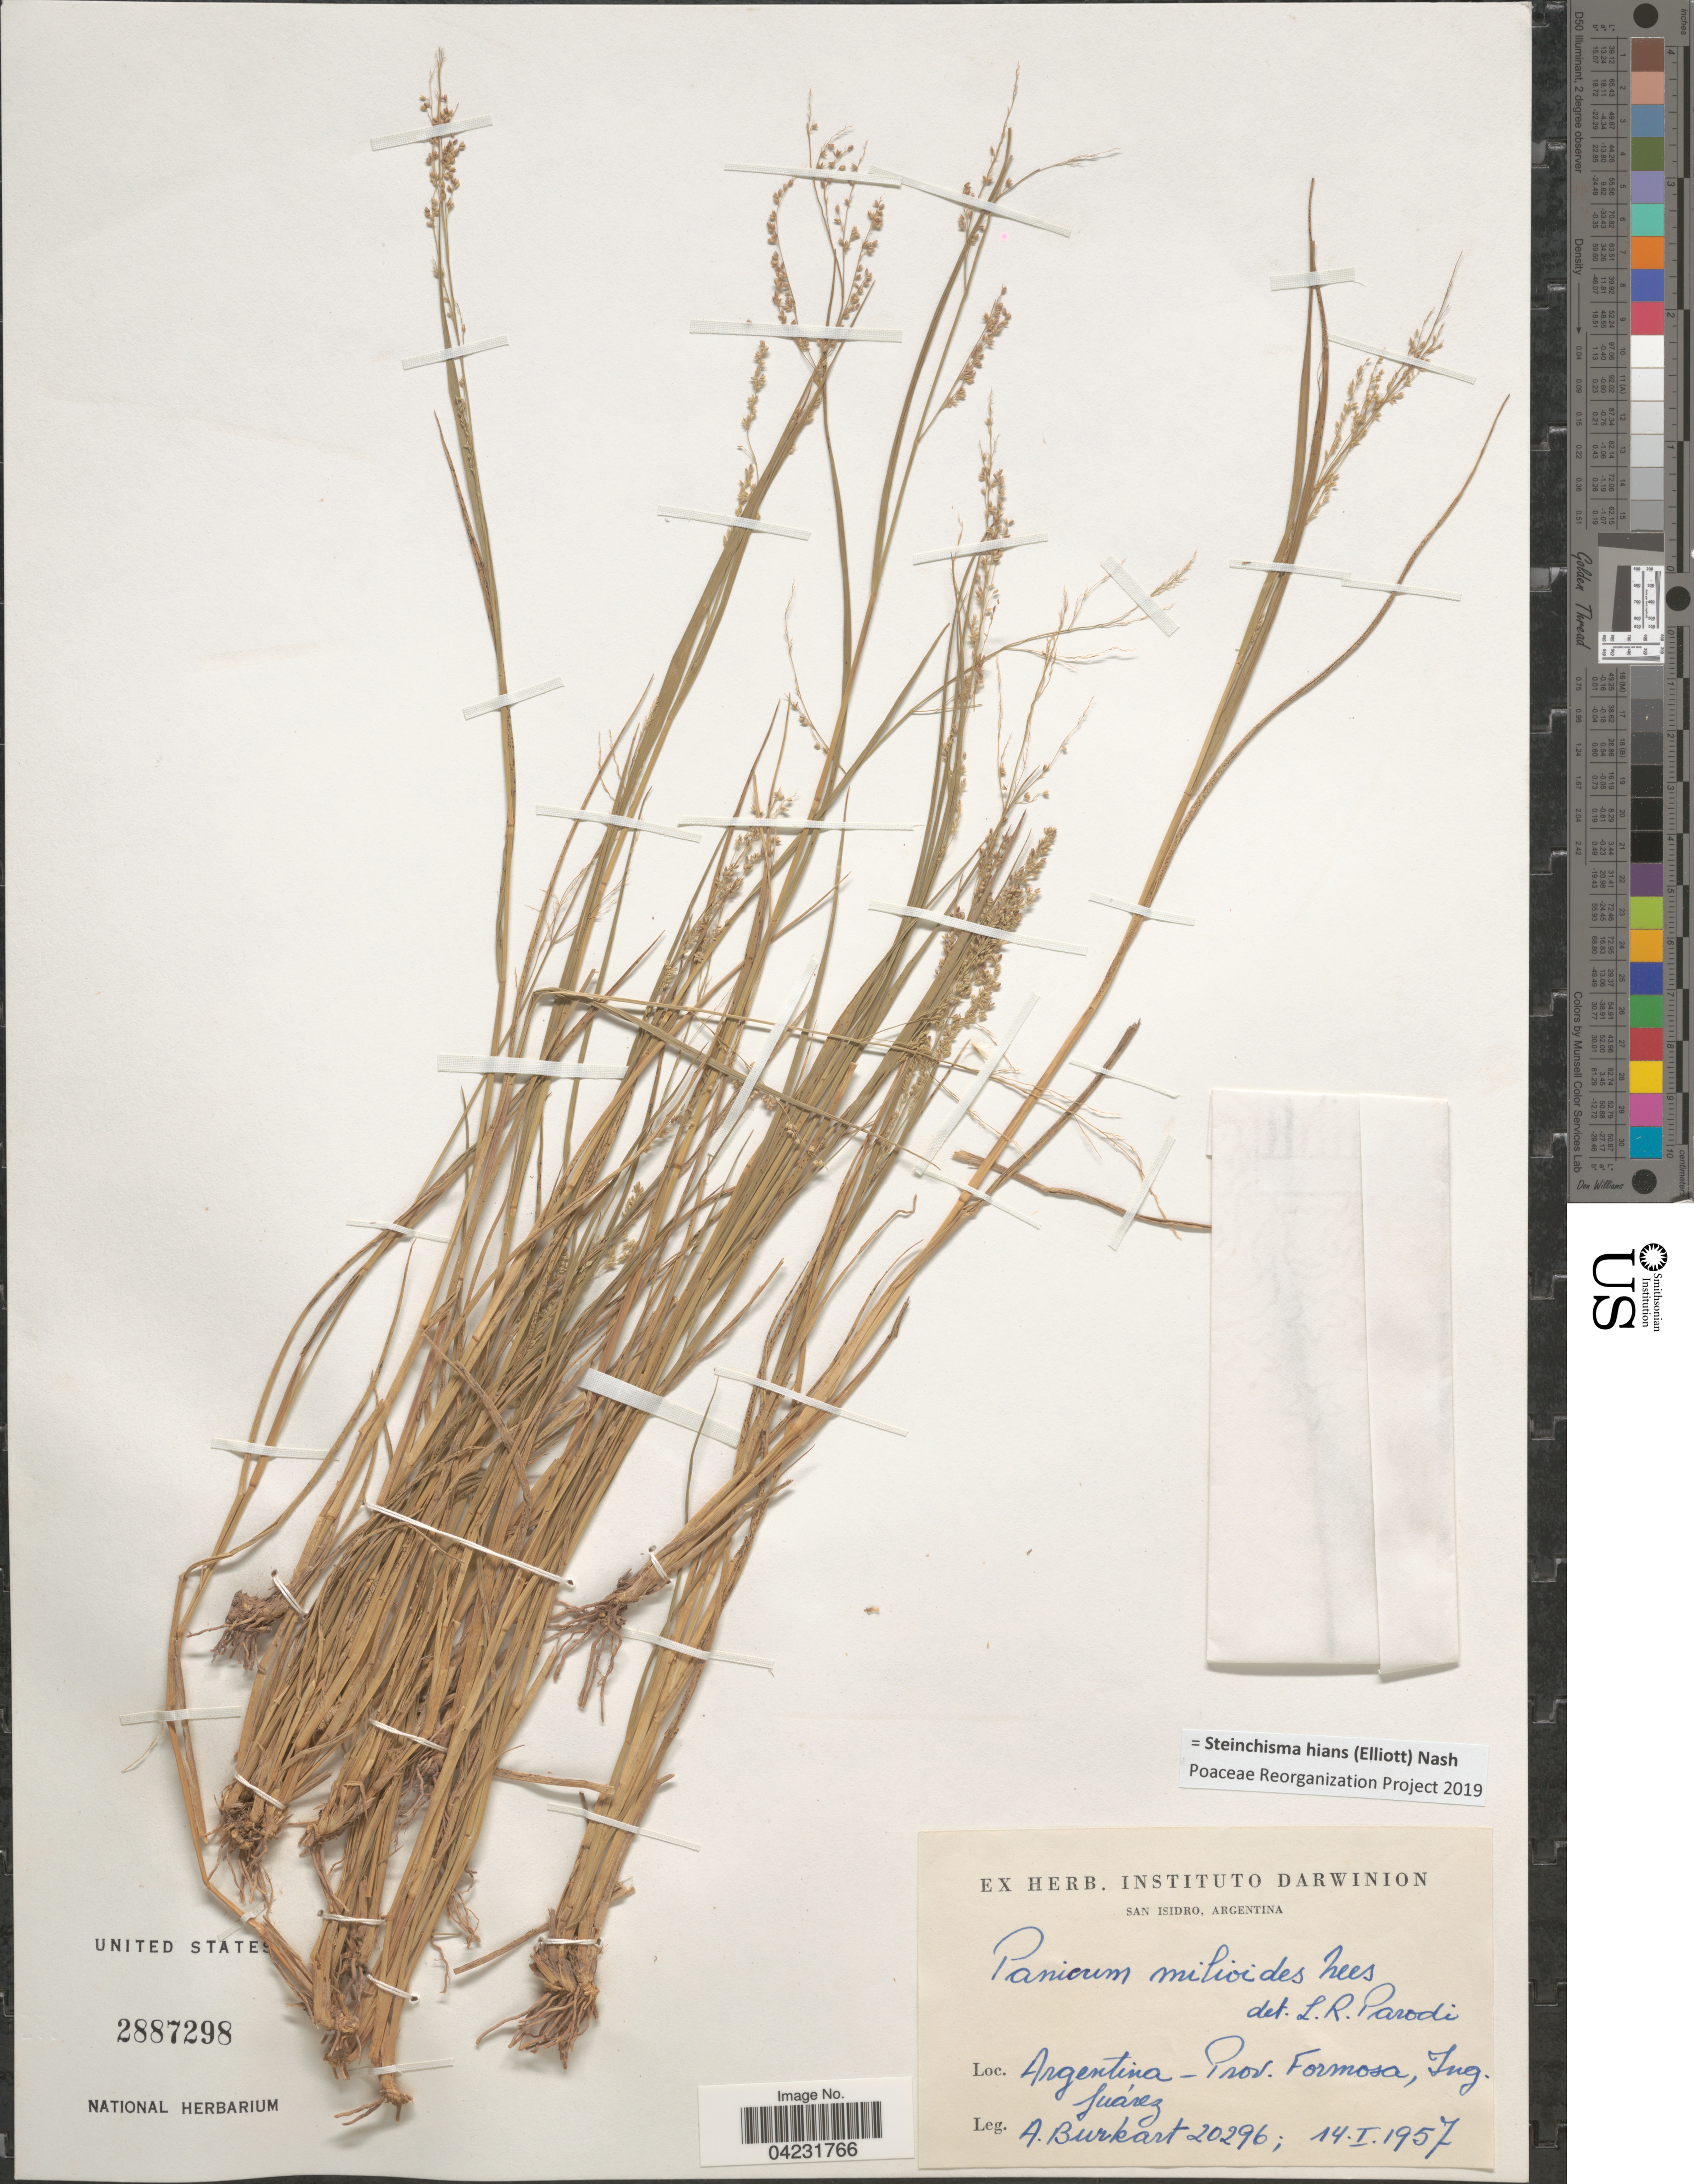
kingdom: Plantae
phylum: Tracheophyta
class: Liliopsida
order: Poales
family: Poaceae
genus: Steinchisma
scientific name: Steinchisma hians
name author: (Elliott) Nash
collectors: A. E. Burkart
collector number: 20296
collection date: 1957-01-14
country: Argentina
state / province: Formosa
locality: Ing. Suárez.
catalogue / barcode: US 2887298